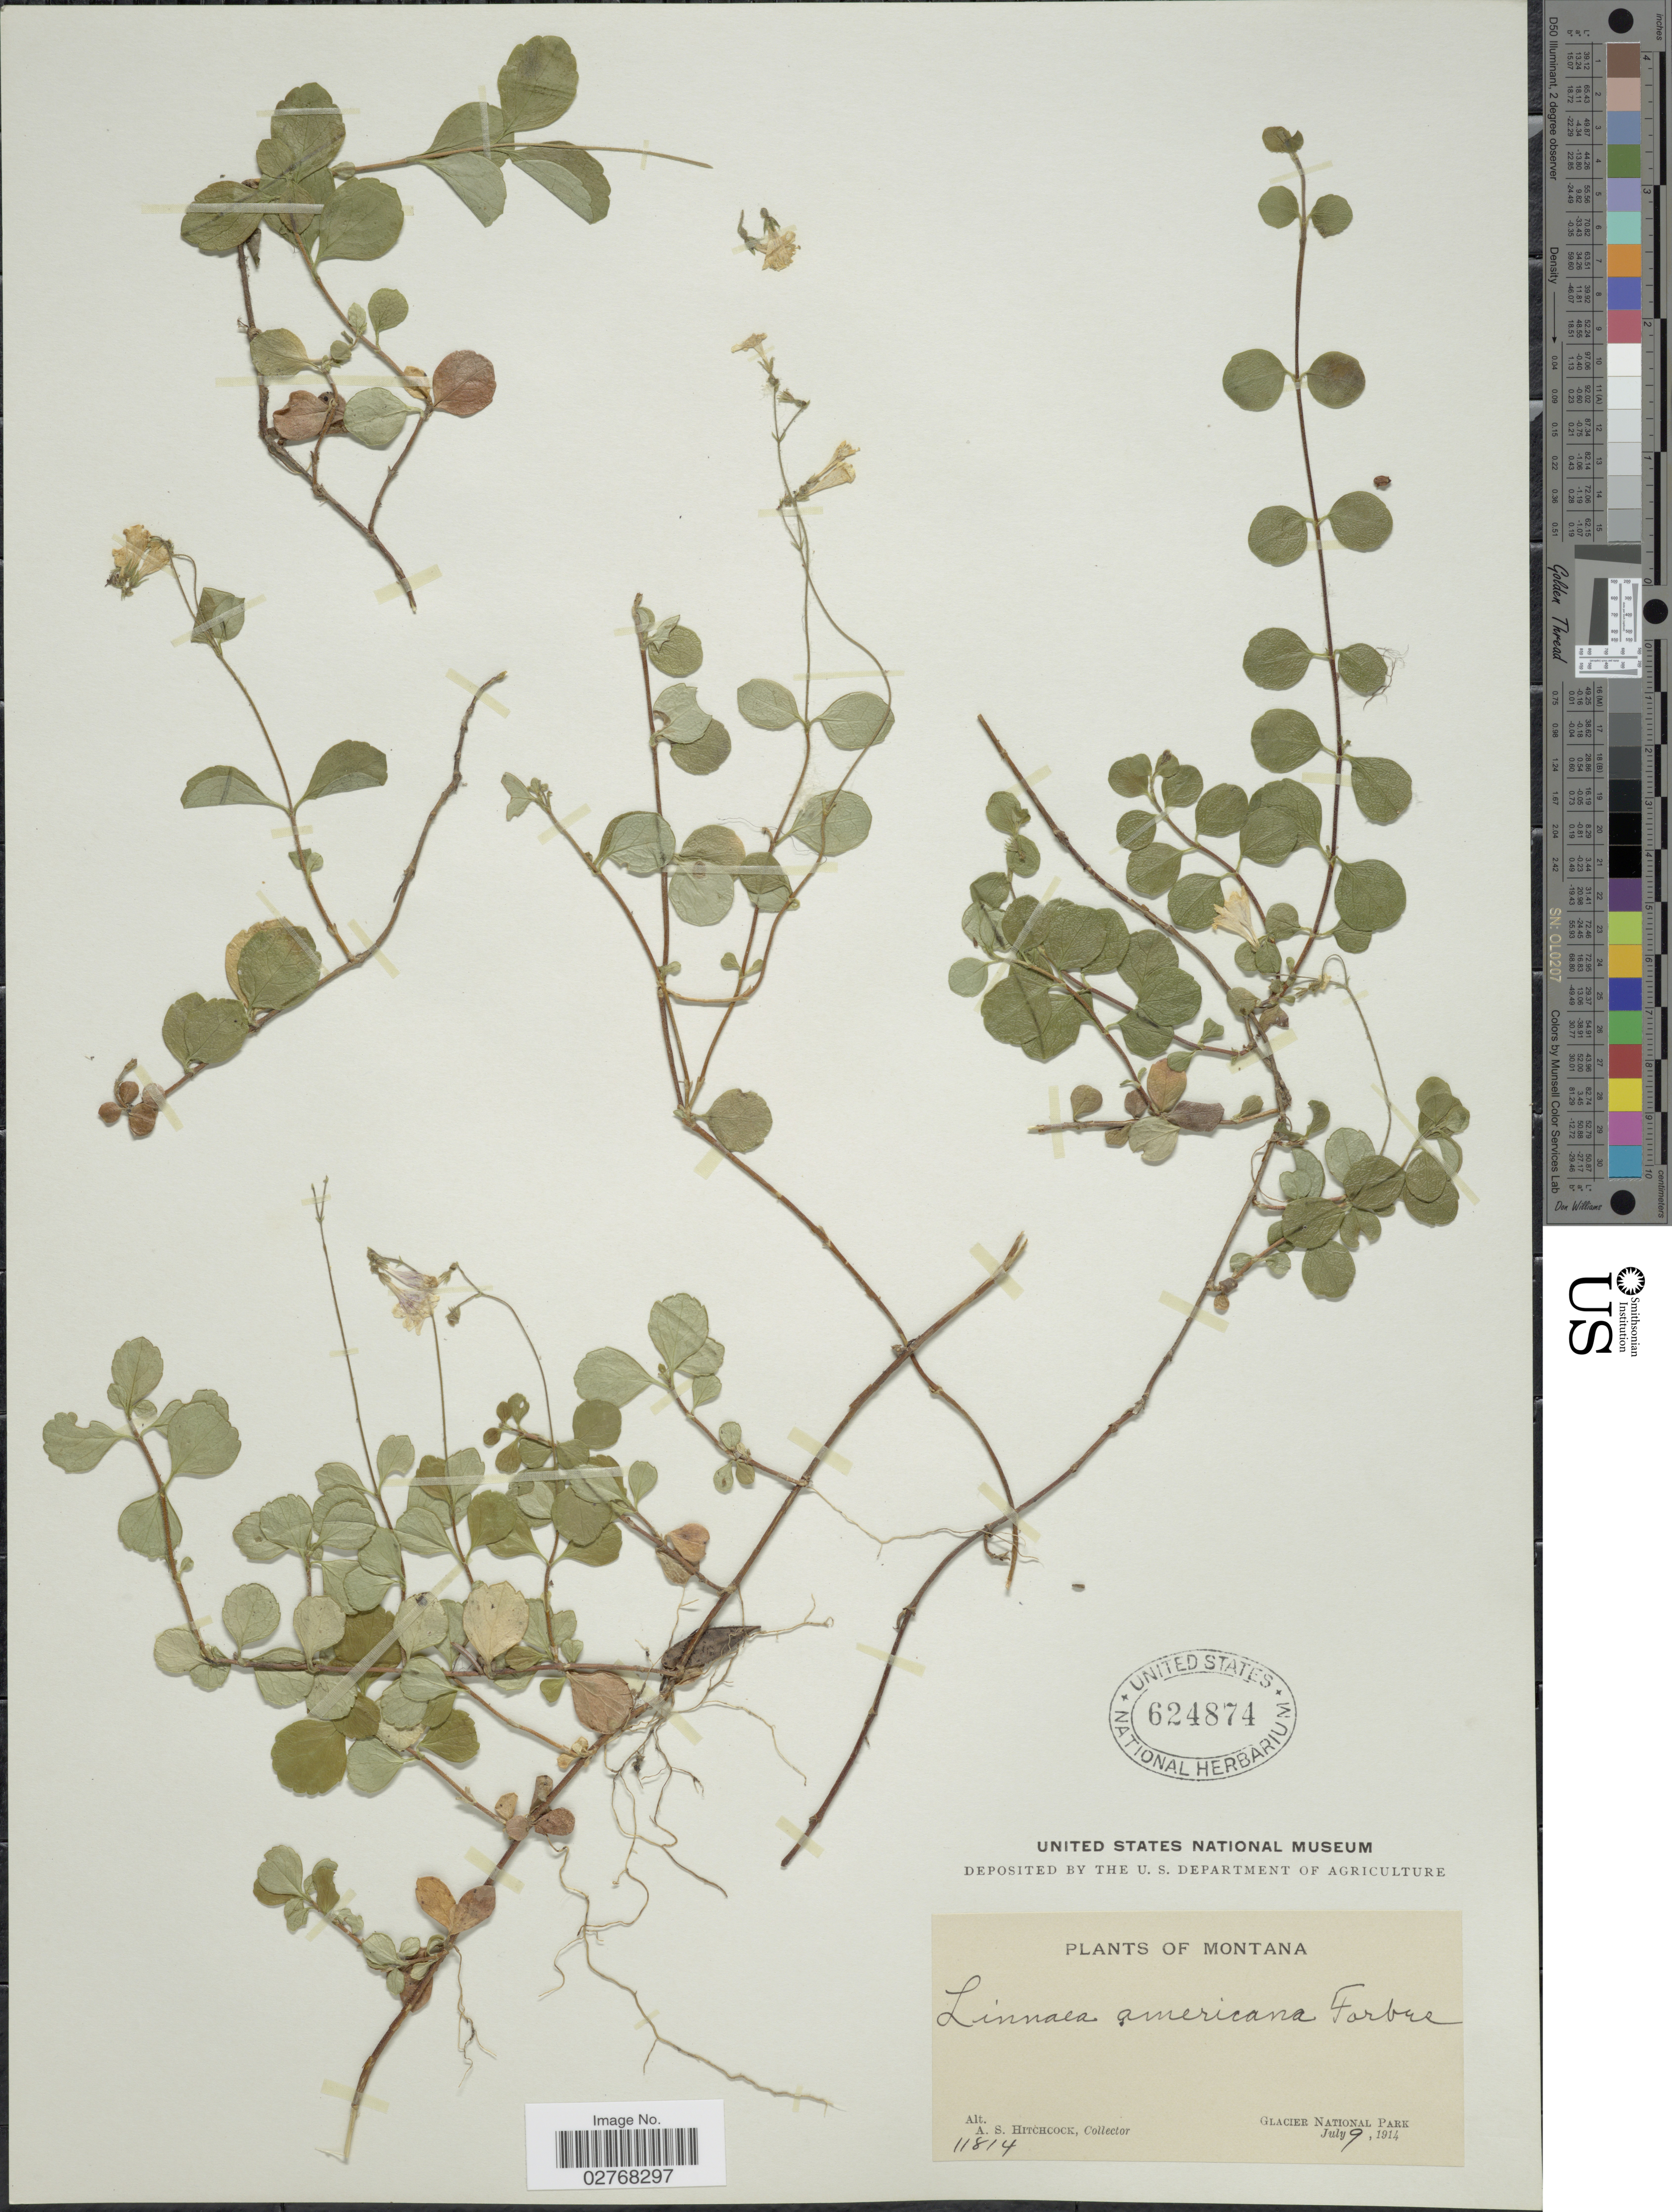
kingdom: Plantae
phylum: Tracheophyta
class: Magnoliopsida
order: Dipsacales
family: Caprifoliaceae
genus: Linnaea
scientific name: Linnaea borealis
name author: L.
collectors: A. S. Hitchcock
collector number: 11814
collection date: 1914-07-09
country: United States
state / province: Montana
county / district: Flathead / Glacier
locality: Glacier National Park.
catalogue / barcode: US 624874